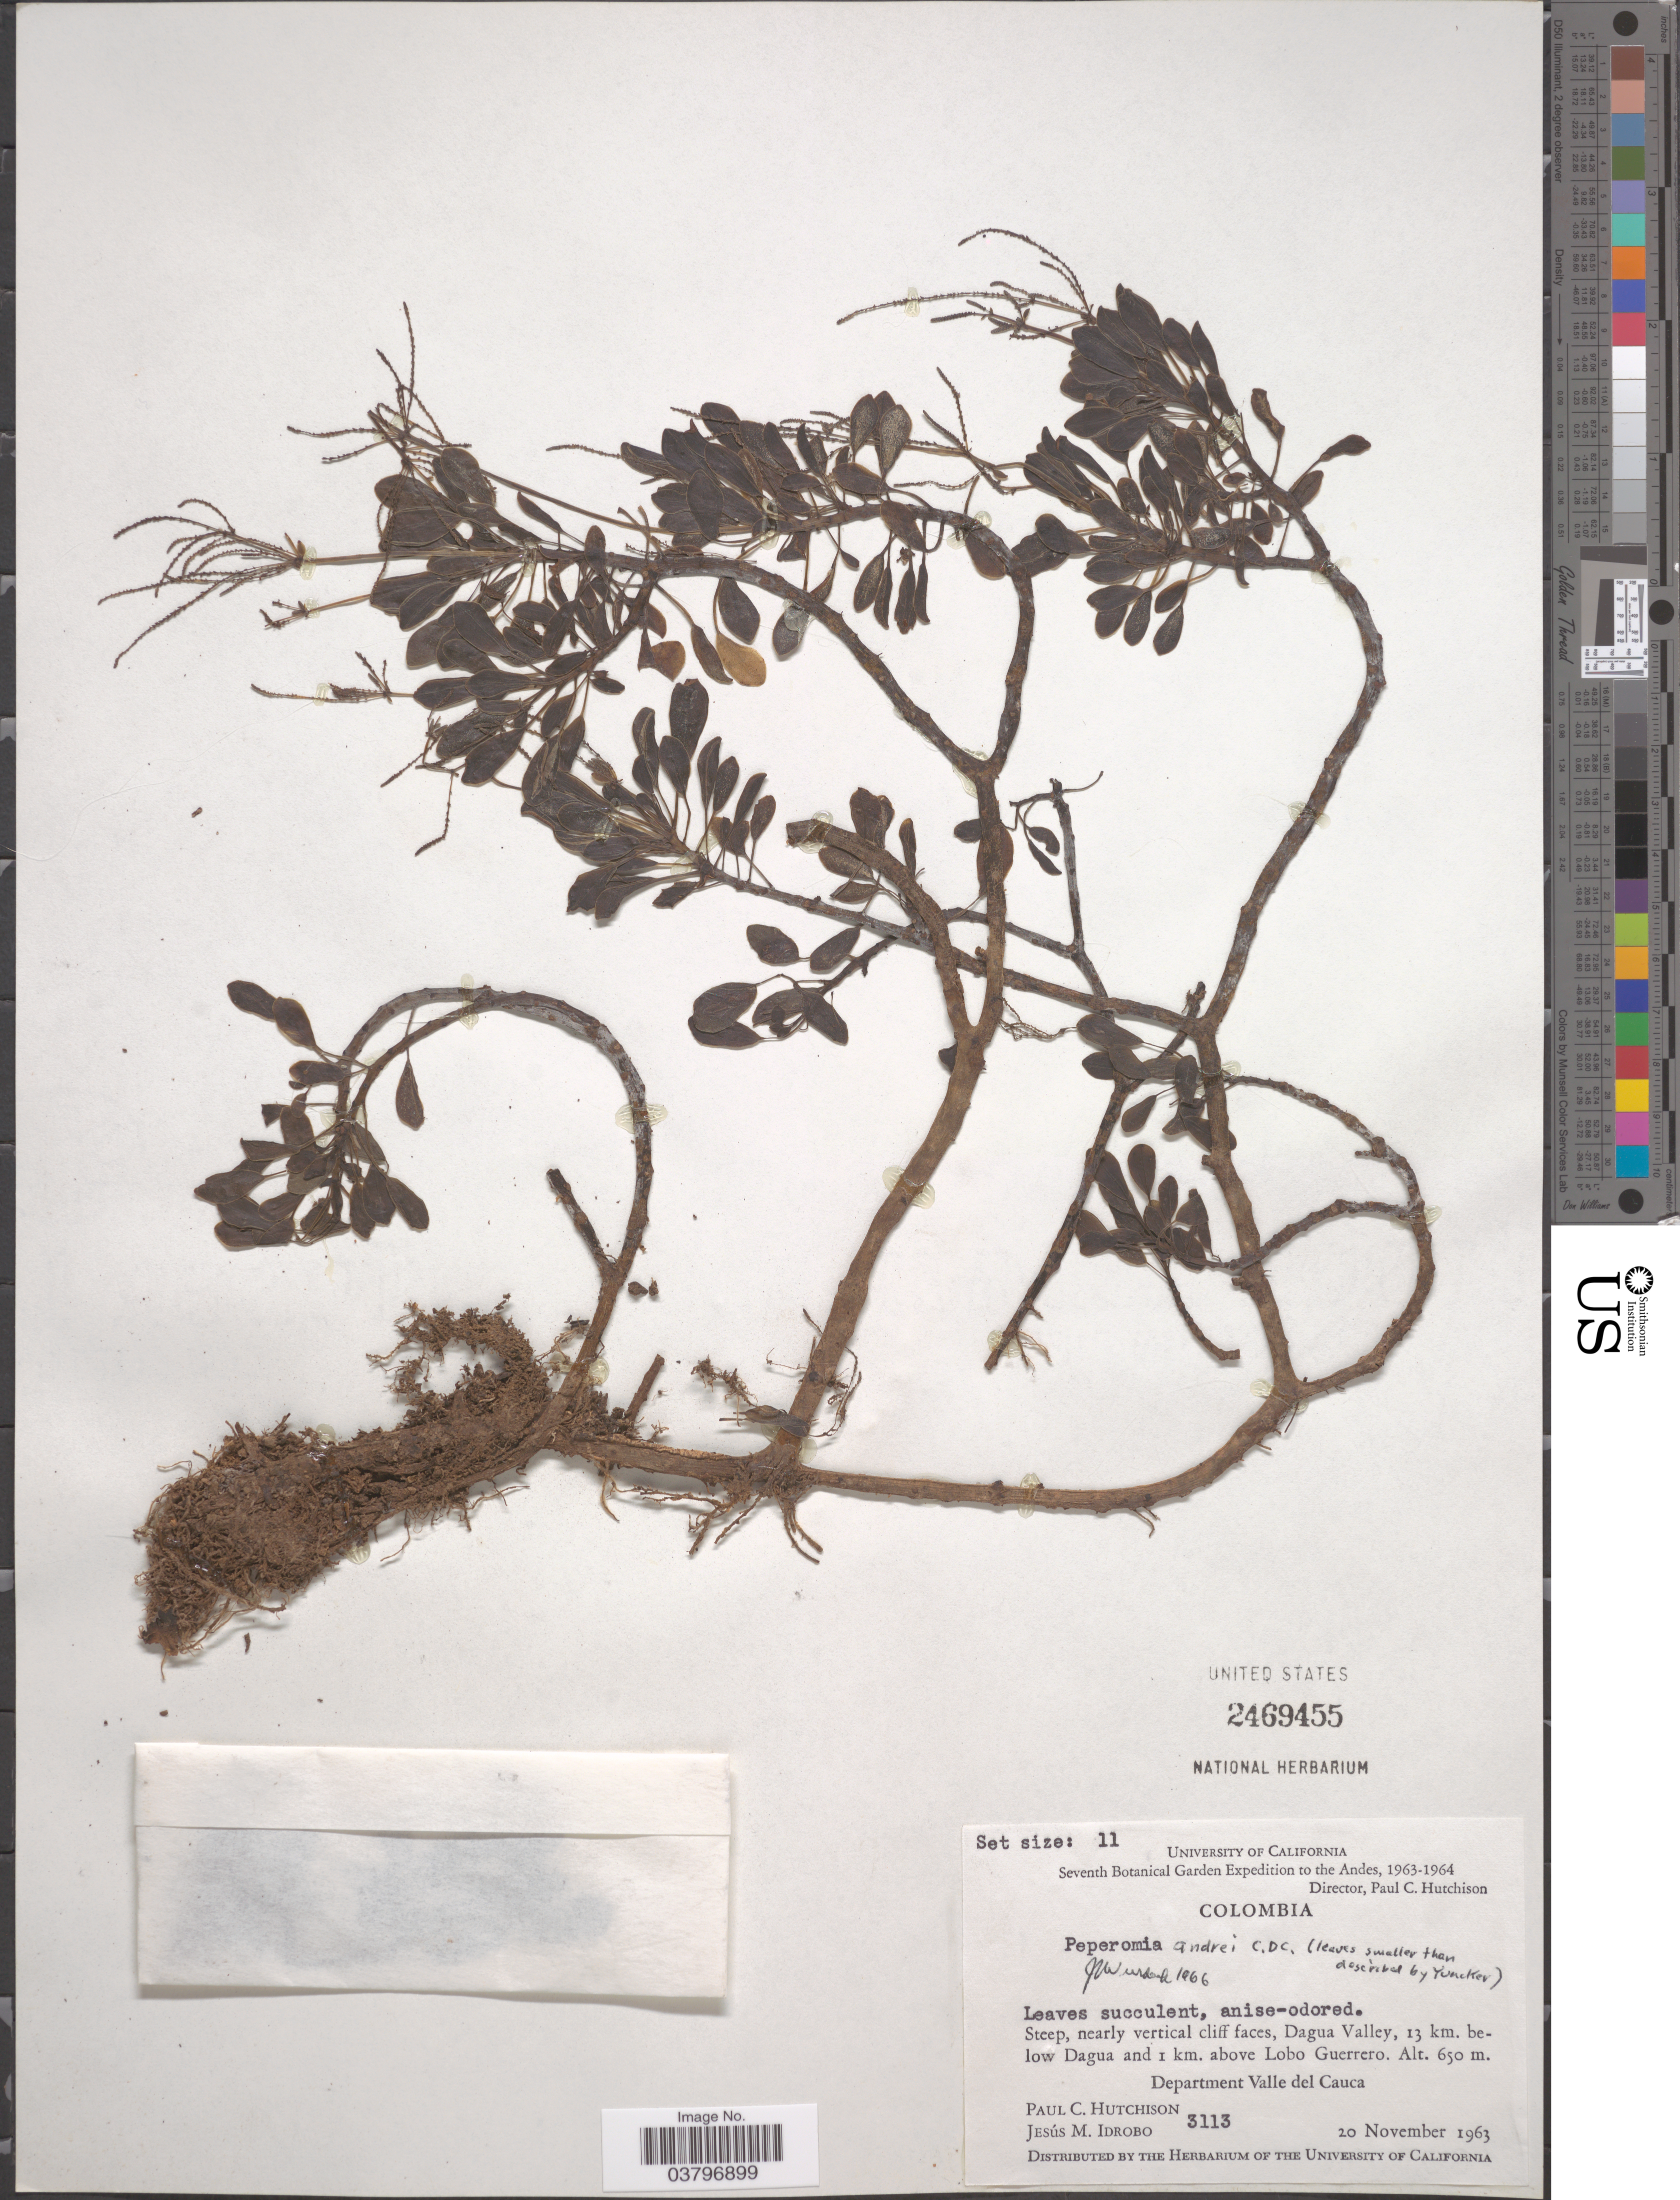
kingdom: Plantae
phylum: Tracheophyta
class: Magnoliopsida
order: Piperales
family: Piperaceae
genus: Peperomia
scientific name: Peperomia andrei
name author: C. DC.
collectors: P. C. Hutchison & J. M. Idrobo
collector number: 3113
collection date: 1963-11-20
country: Colombia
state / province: Valle del Cauca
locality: Andes. Dagua Valley, 13 km. below Dagua and 1 km. above Lobo Guerrero. Department Valle del Cauca.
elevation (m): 650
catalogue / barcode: US 2469455